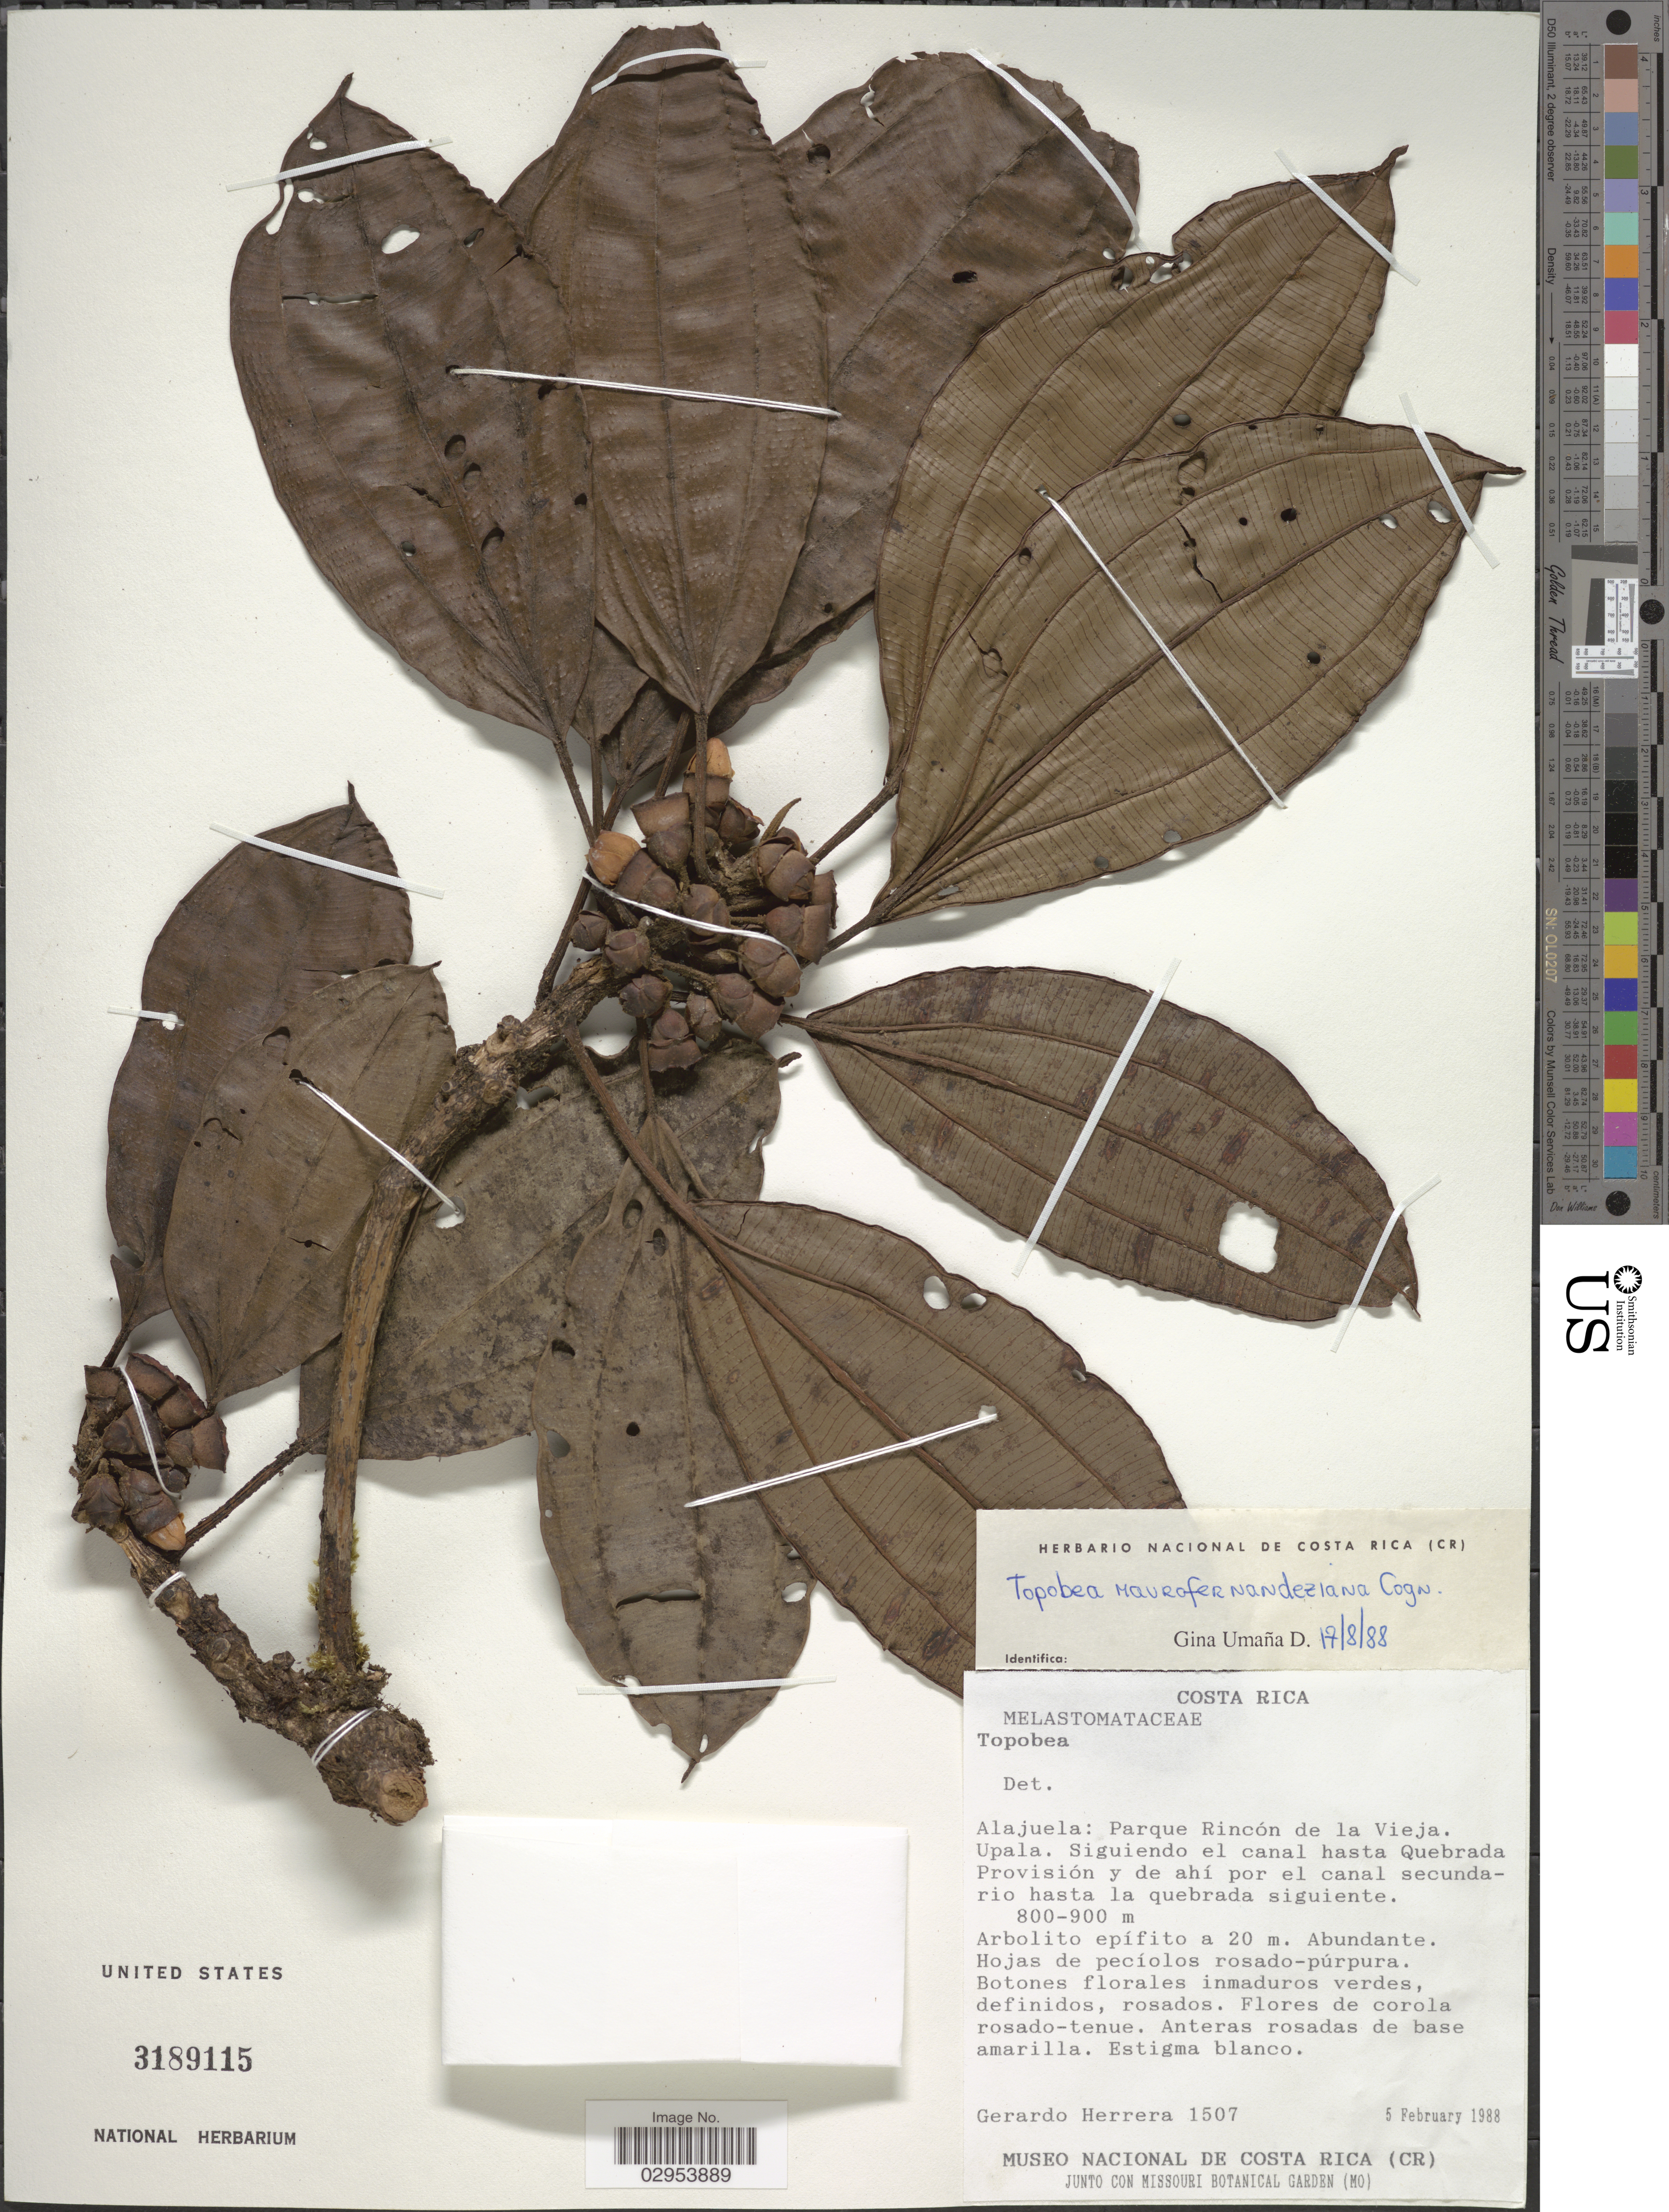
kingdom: Plantae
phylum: Tracheophyta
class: Magnoliopsida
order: Myrtales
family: Melastomataceae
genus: Topobea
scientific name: Topobea maurofernandeziana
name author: Cogn.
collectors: G. Herrera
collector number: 1507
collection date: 1988-02-05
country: Costa Rica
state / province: Alajuela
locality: Parque Rincón de la Vieja. Upala. Siguiendo el canal hasta Quebrada Provisión y de ahí por el canal secundario hasta la quebrada siguiente.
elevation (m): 800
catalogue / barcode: US 3189115